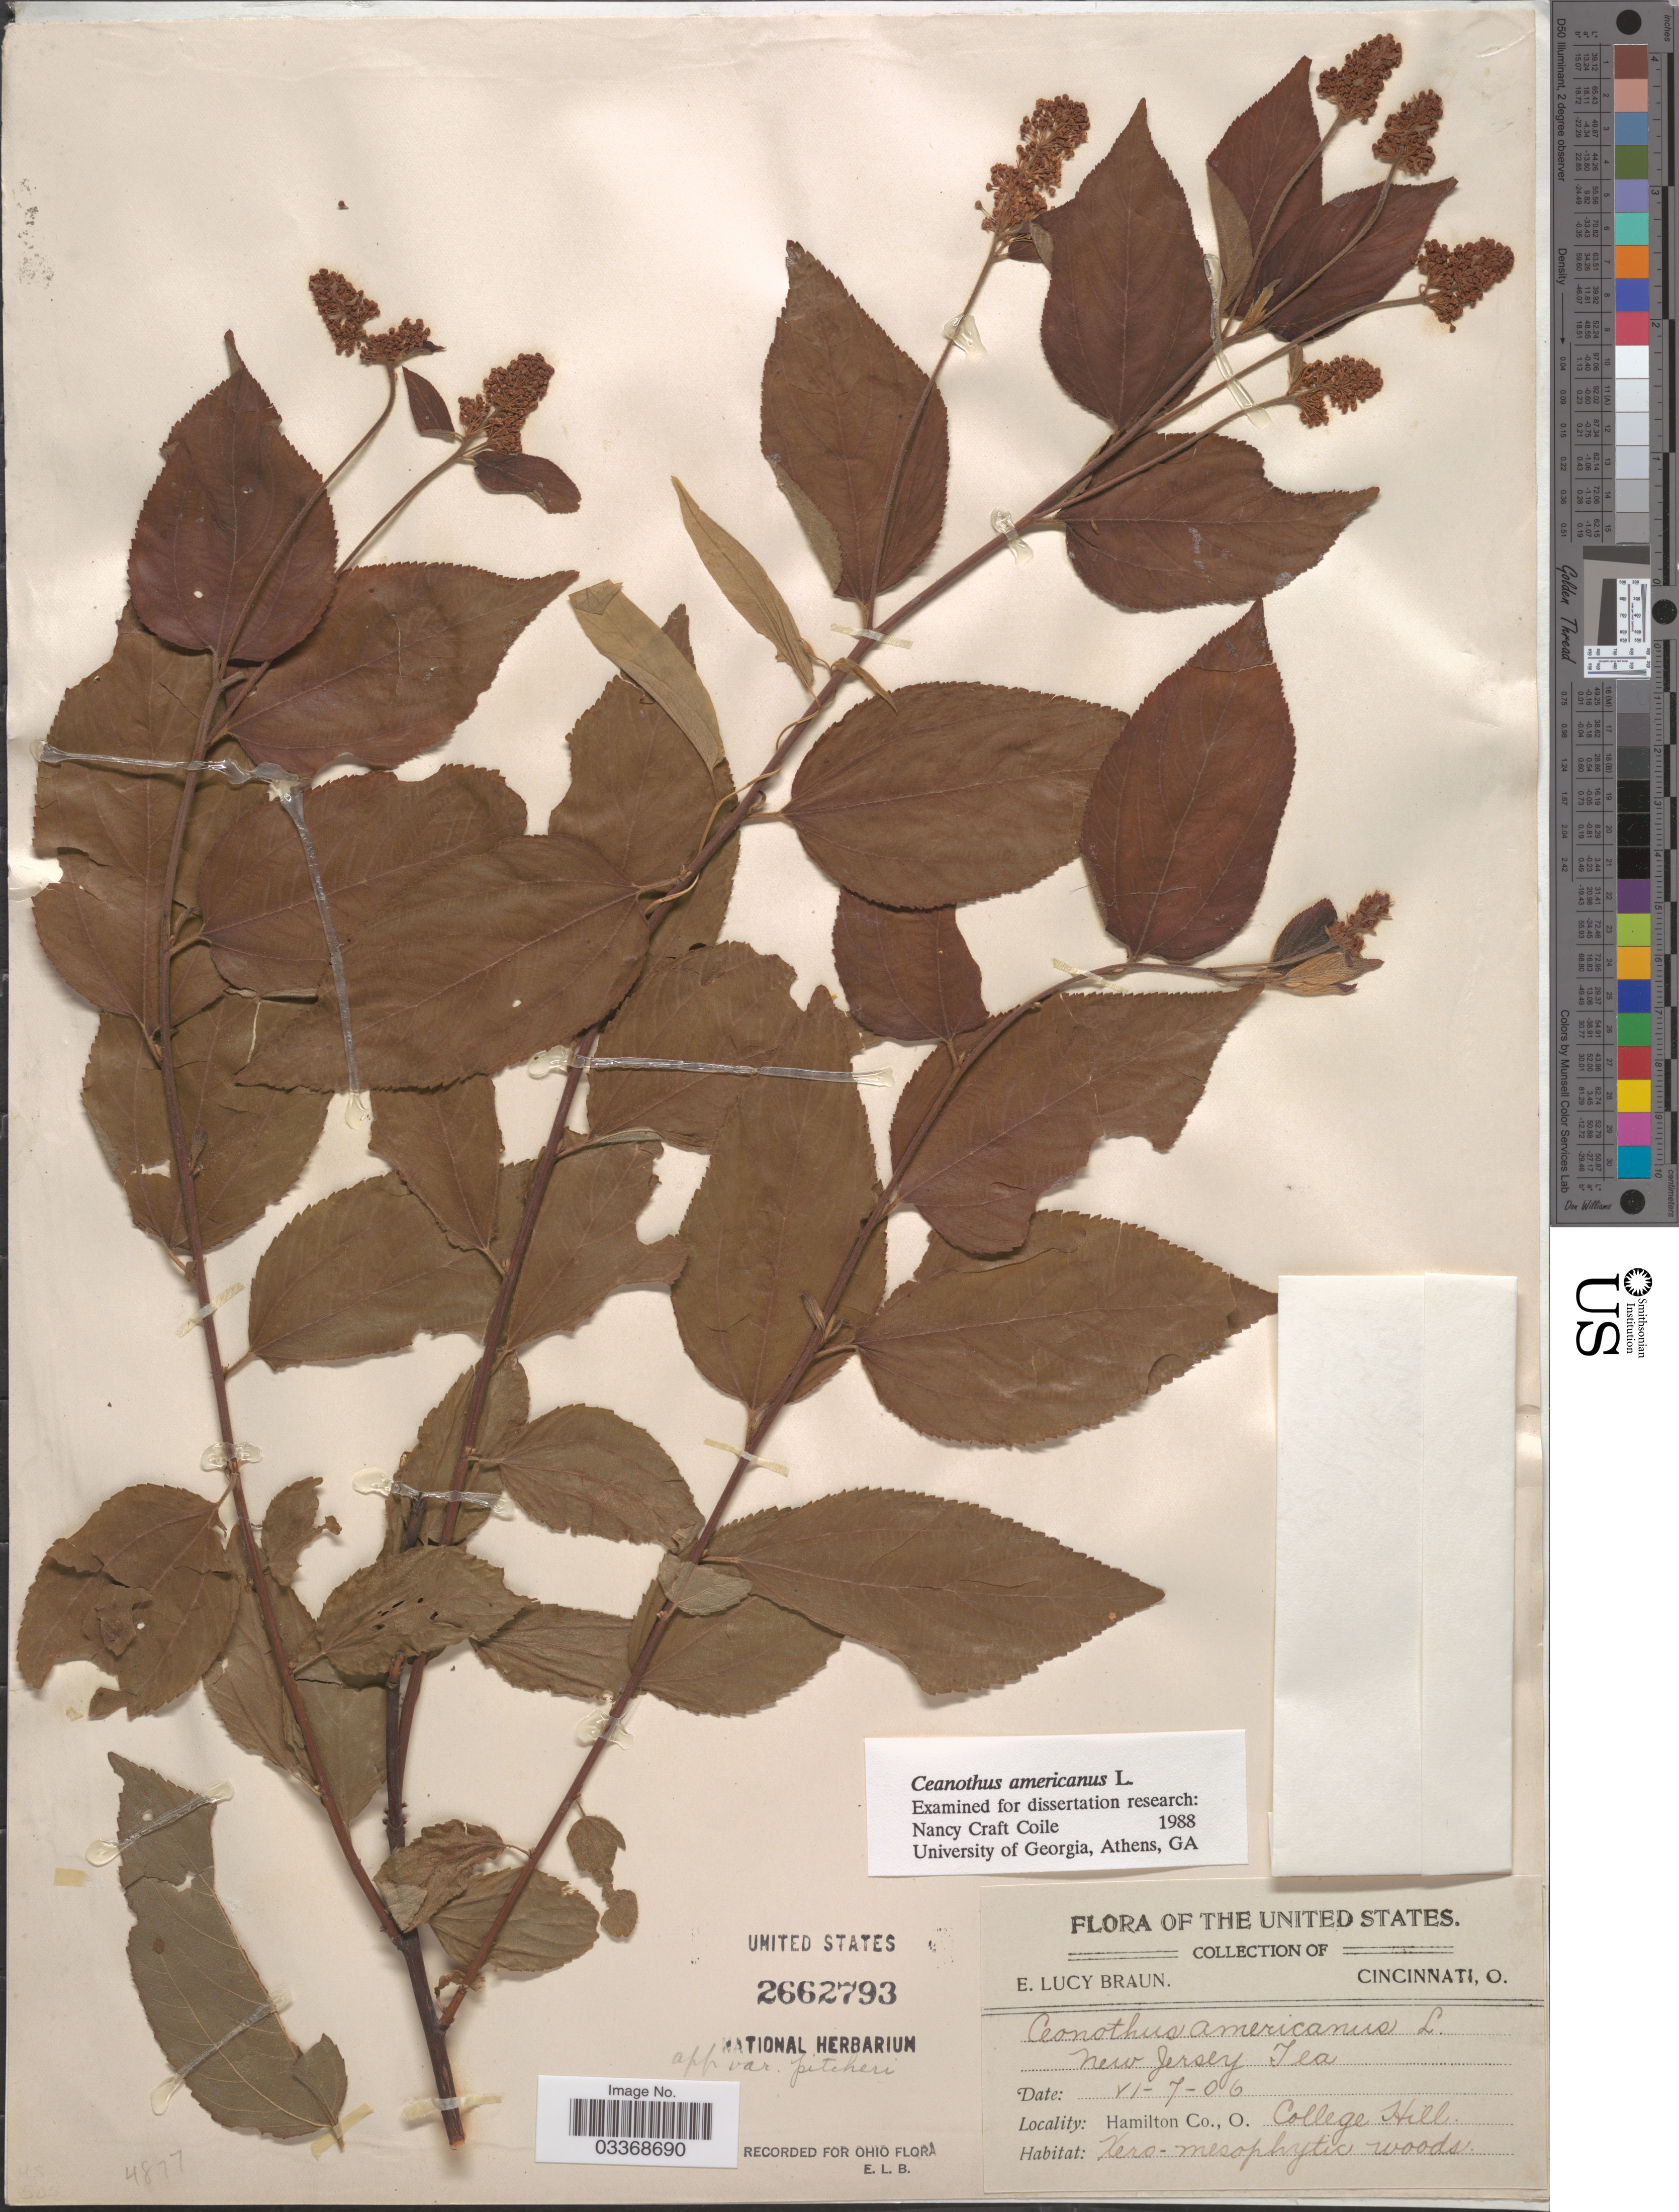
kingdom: Plantae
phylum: Tracheophyta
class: Magnoliopsida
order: Rosales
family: Rhamnaceae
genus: Ceanothus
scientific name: Ceanothus americanus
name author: L.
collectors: E. L. Braun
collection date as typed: Transcribed d/m/y: 7/6/6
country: United States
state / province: Ohio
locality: Hamilton Co. College Hill.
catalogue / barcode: US 2662793